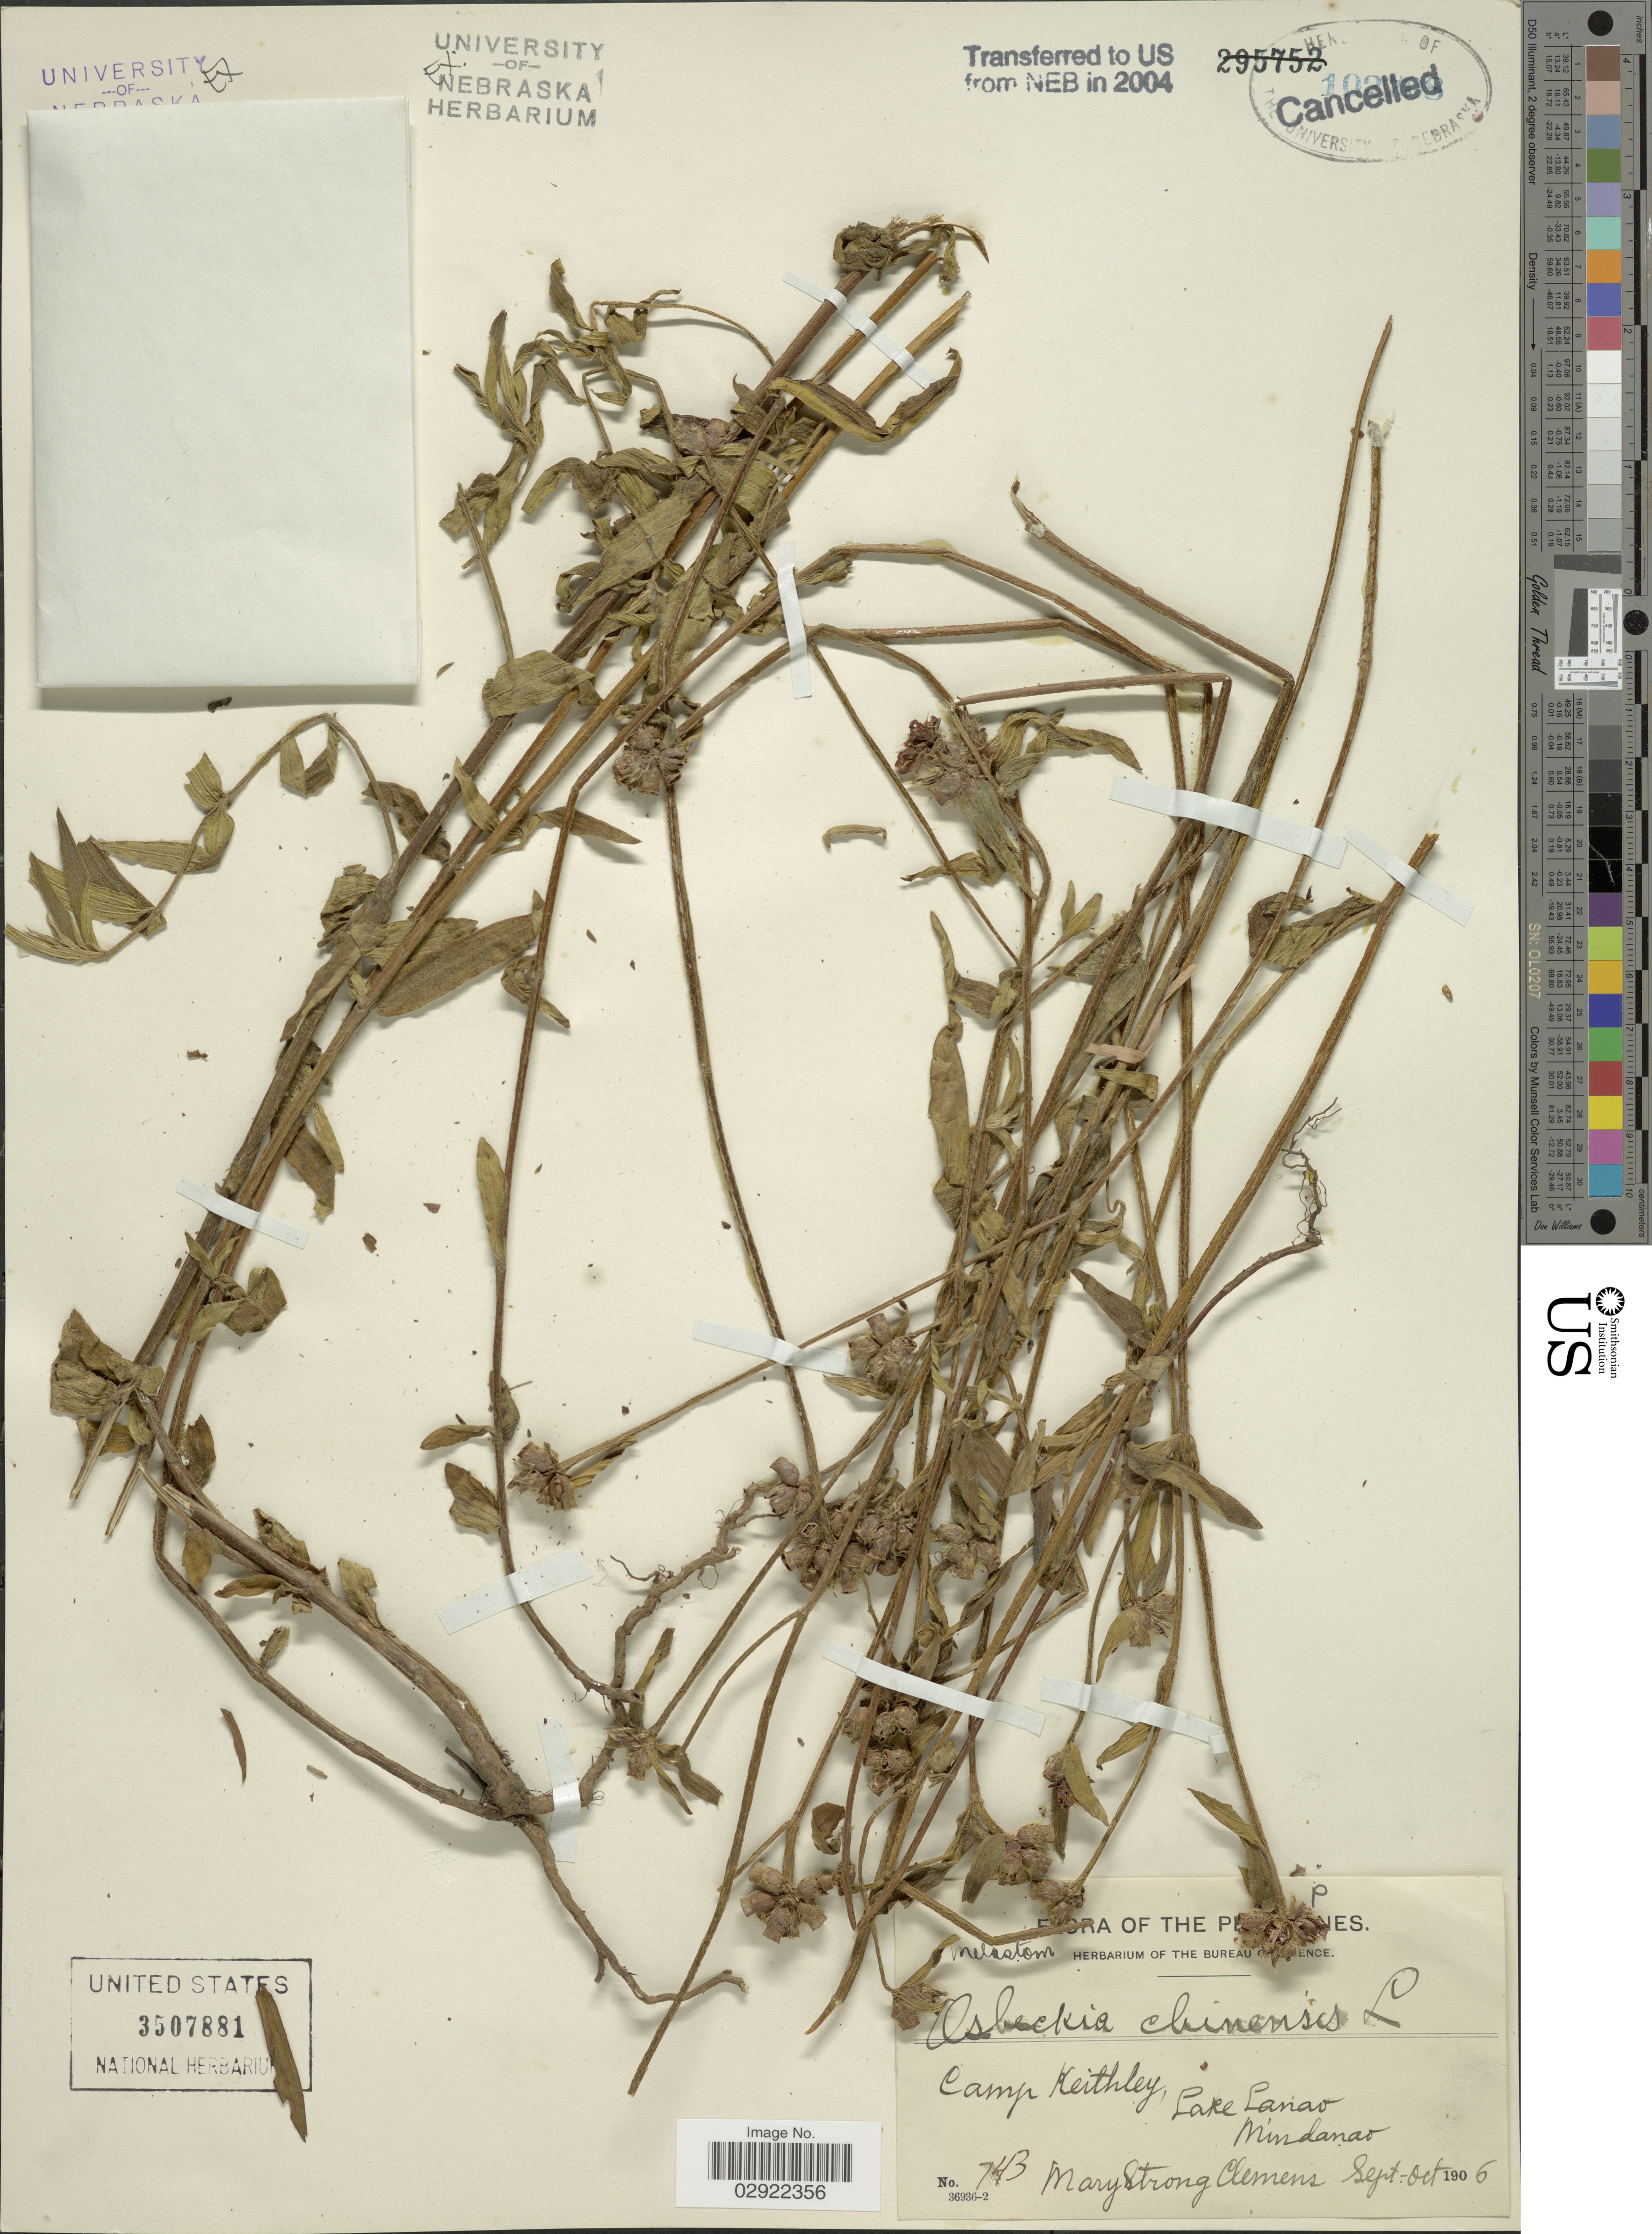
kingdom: Plantae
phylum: Tracheophyta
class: Magnoliopsida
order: Myrtales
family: Melastomataceae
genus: Osbeckia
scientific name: Osbeckia chinensis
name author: L.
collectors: M. S. Clemens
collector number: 743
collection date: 1906-09/1906-10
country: Philippines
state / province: Muslim Mindanao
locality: Camp Keithley, Lake Lanao, Mindanao.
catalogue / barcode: US 3507881